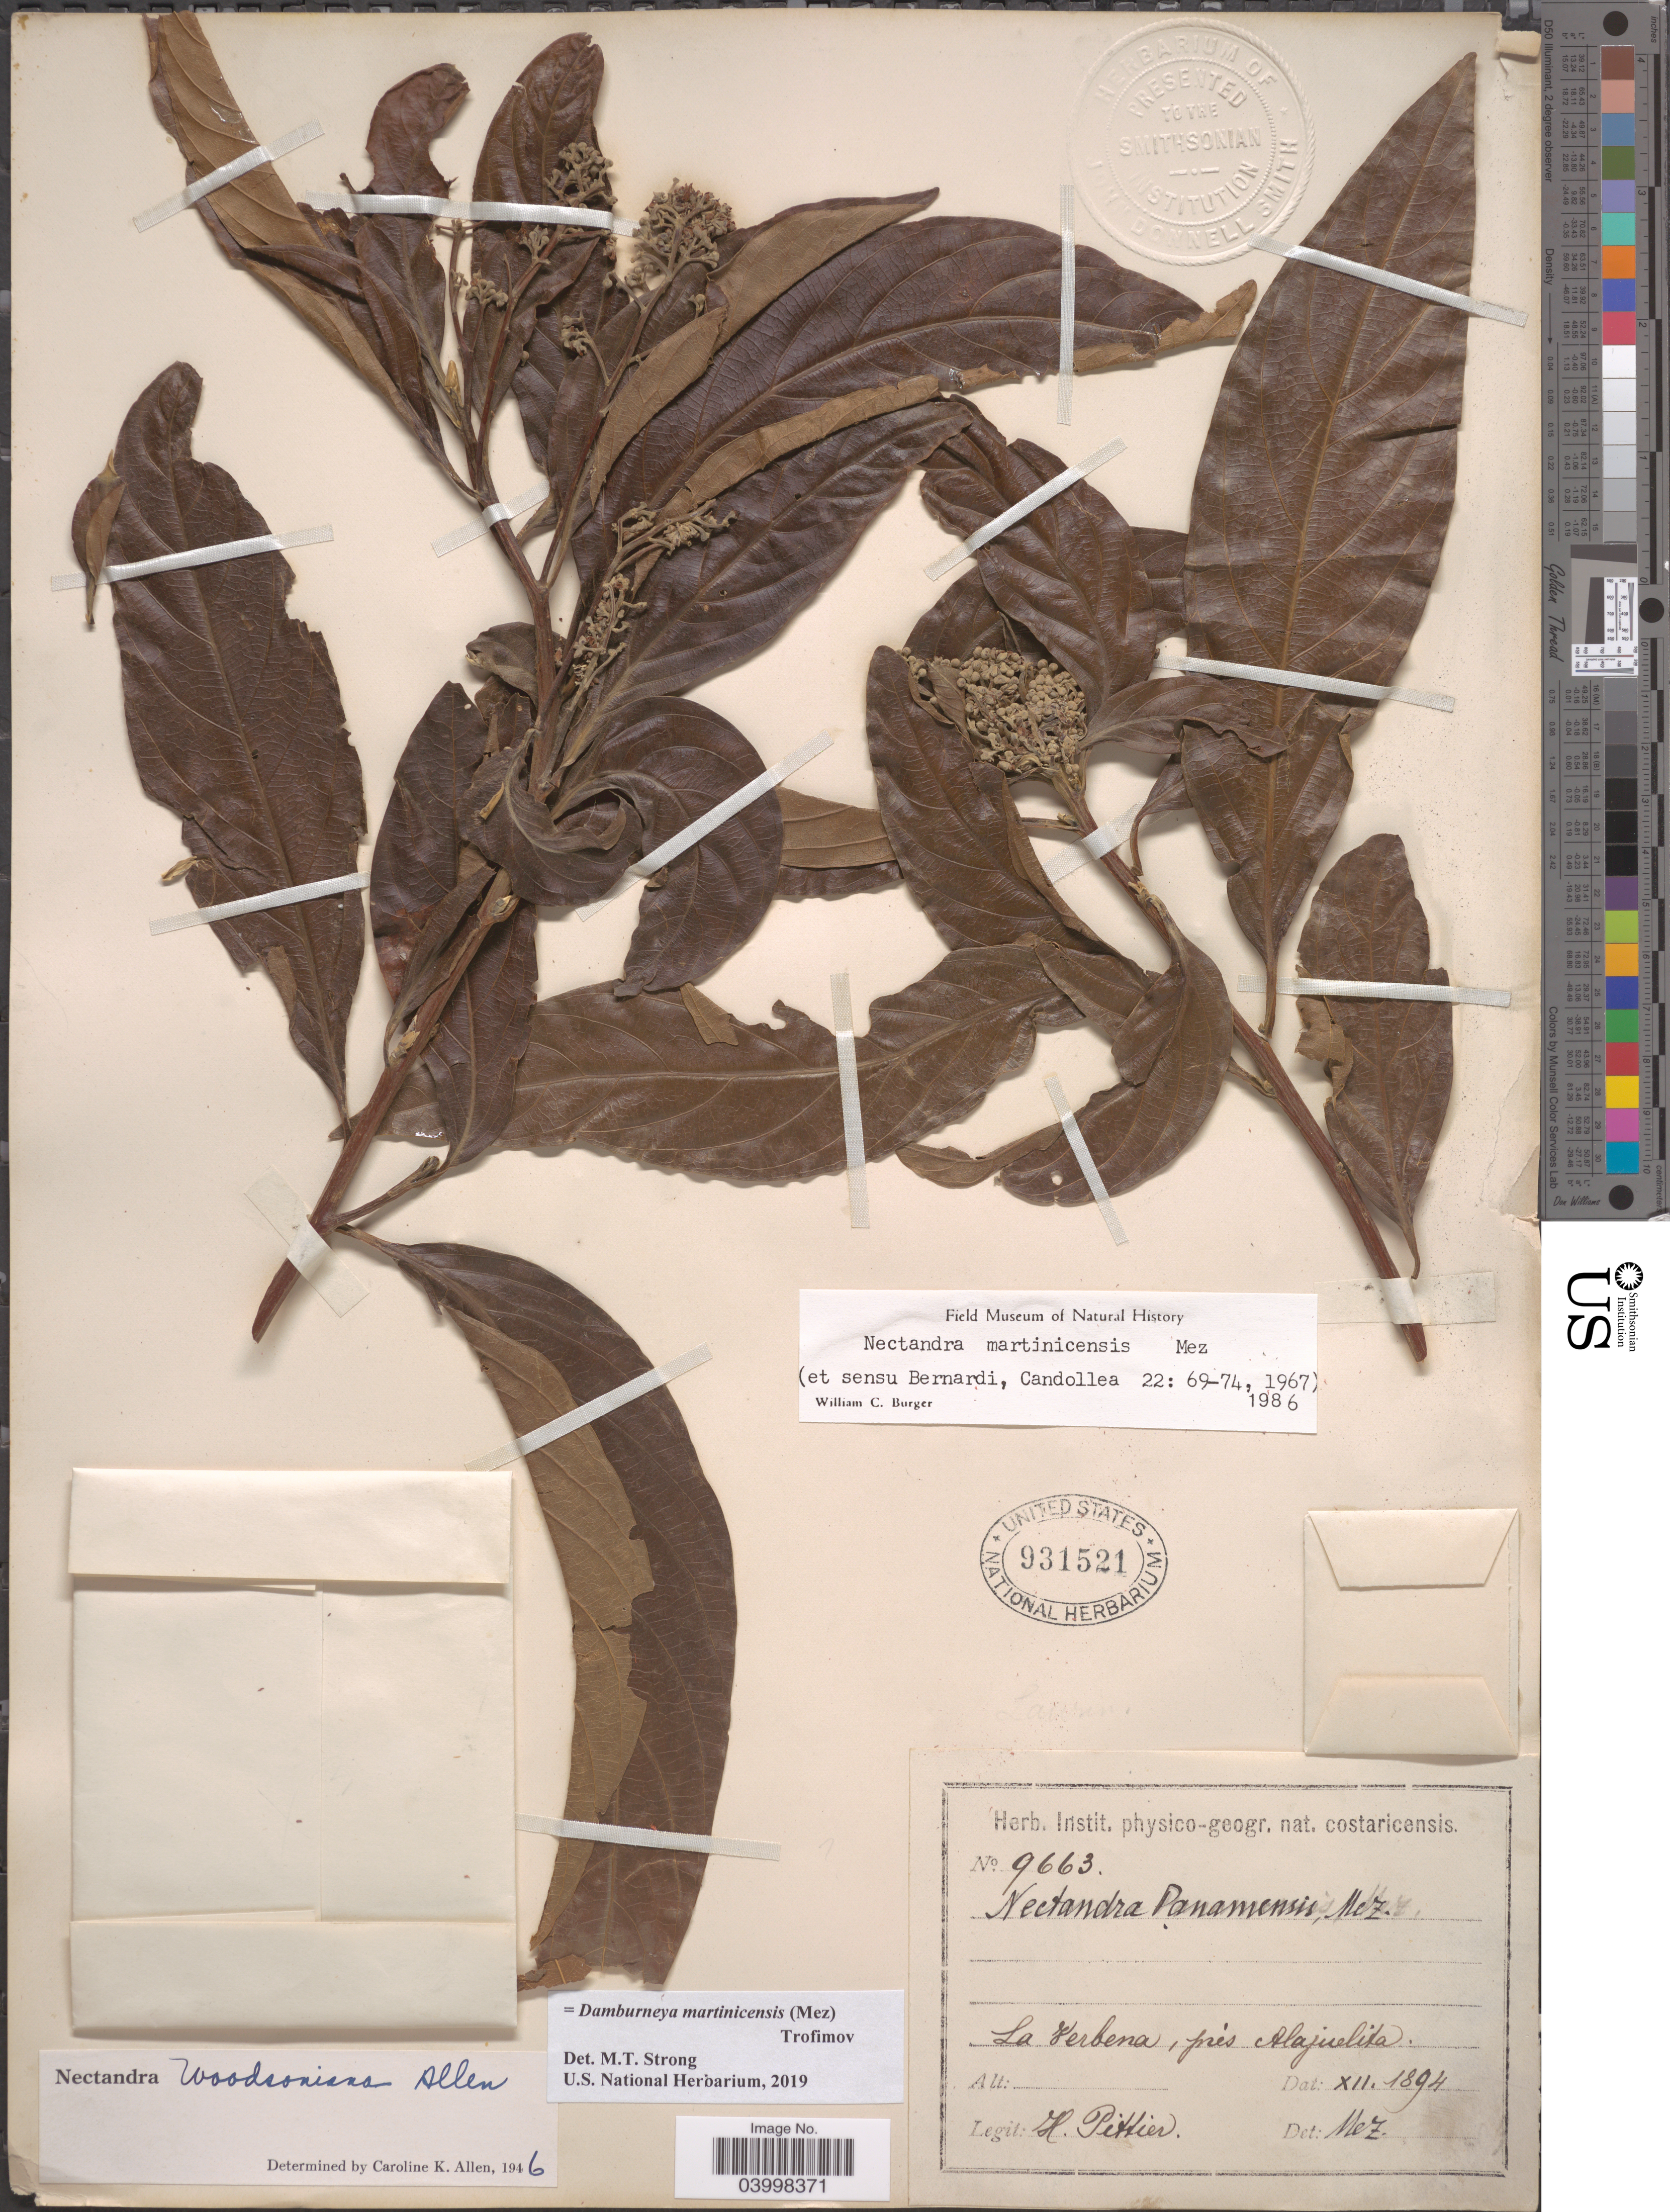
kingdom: Plantae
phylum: Tracheophyta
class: Magnoliopsida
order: Laurales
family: Lauraceae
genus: Damburneya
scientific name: Damburneya martinicensis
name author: (Mez) Trofimov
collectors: H. F. Pittier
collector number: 9663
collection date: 1894-12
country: Costa Rica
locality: La Verbena, près Alajuelita.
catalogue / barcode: US 931521